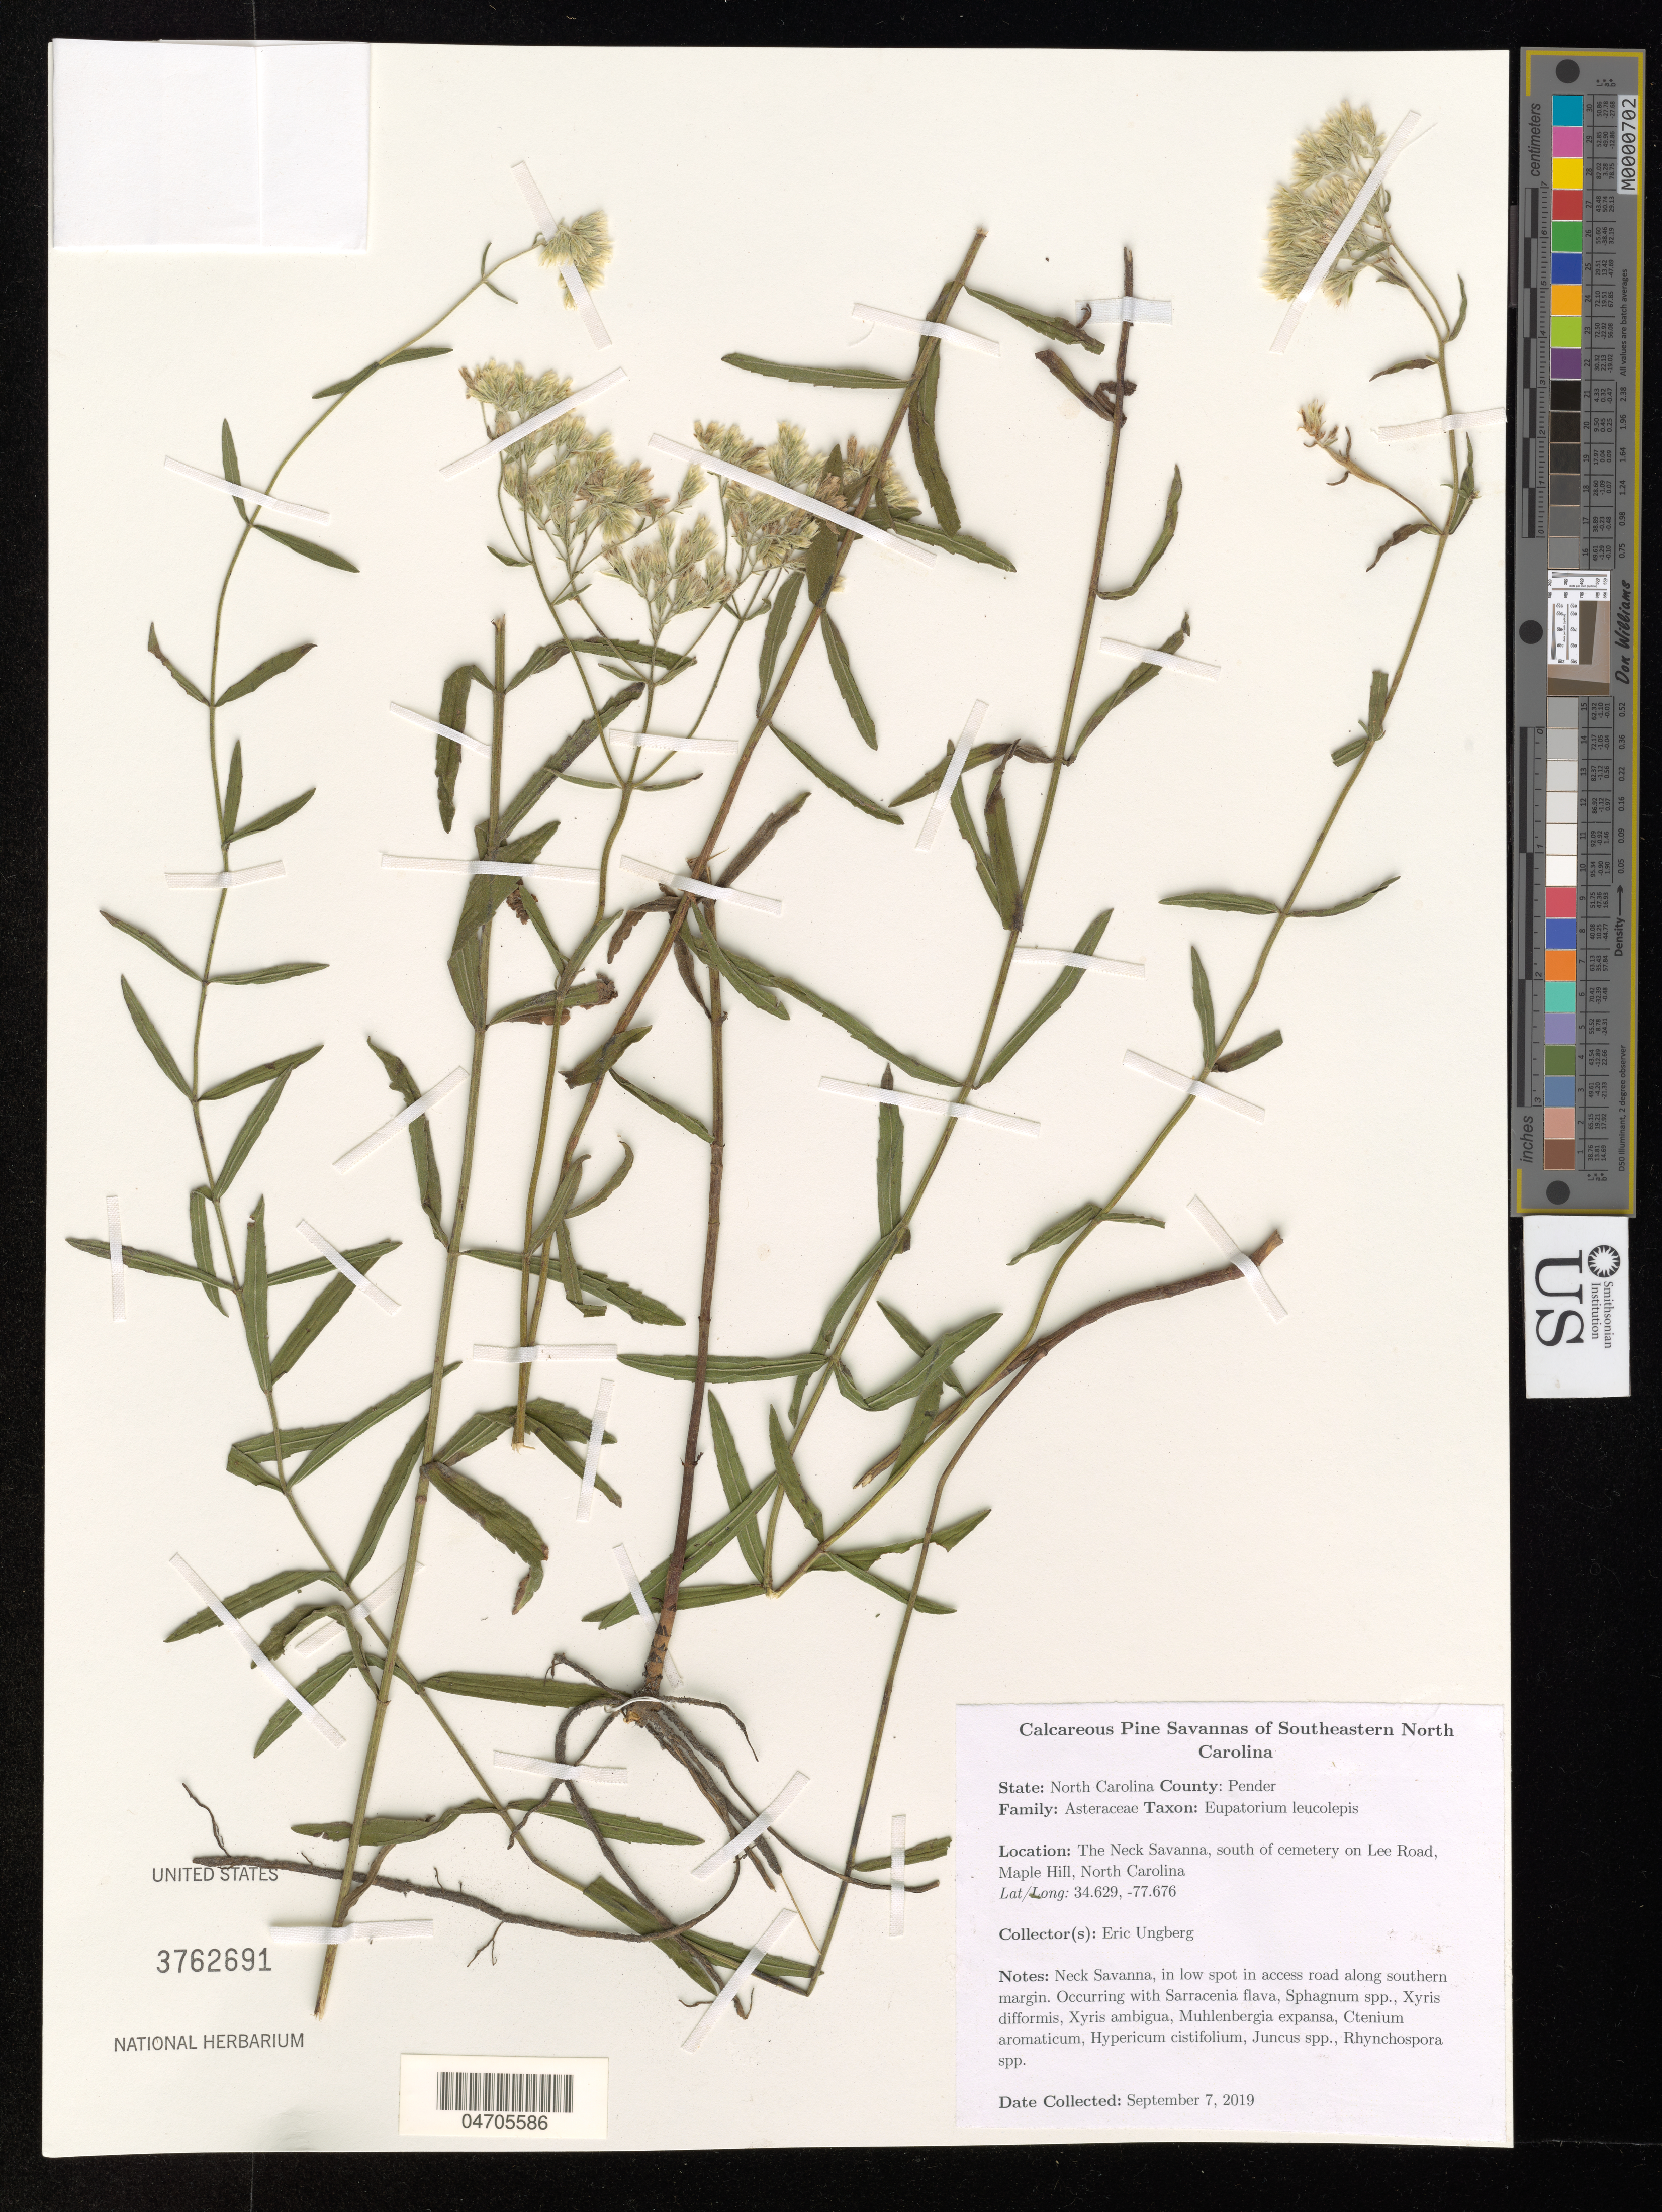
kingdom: Plantae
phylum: Tracheophyta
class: Magnoliopsida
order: Asterales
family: Asteraceae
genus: Eupatorium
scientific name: Eupatorium leucolepis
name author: (DC.) Torr. & A. Gray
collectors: E. Ungberg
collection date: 2019-09-07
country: United States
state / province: North Carolina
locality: Calcareous Pine Savannas of Southeastern North Carolina. County: Pender. The Neck Savanna, south of cemetery on Lee Road, Maple Hill. Neck Savanna, in low spot in accesss road along southern margin.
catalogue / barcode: US 3762691